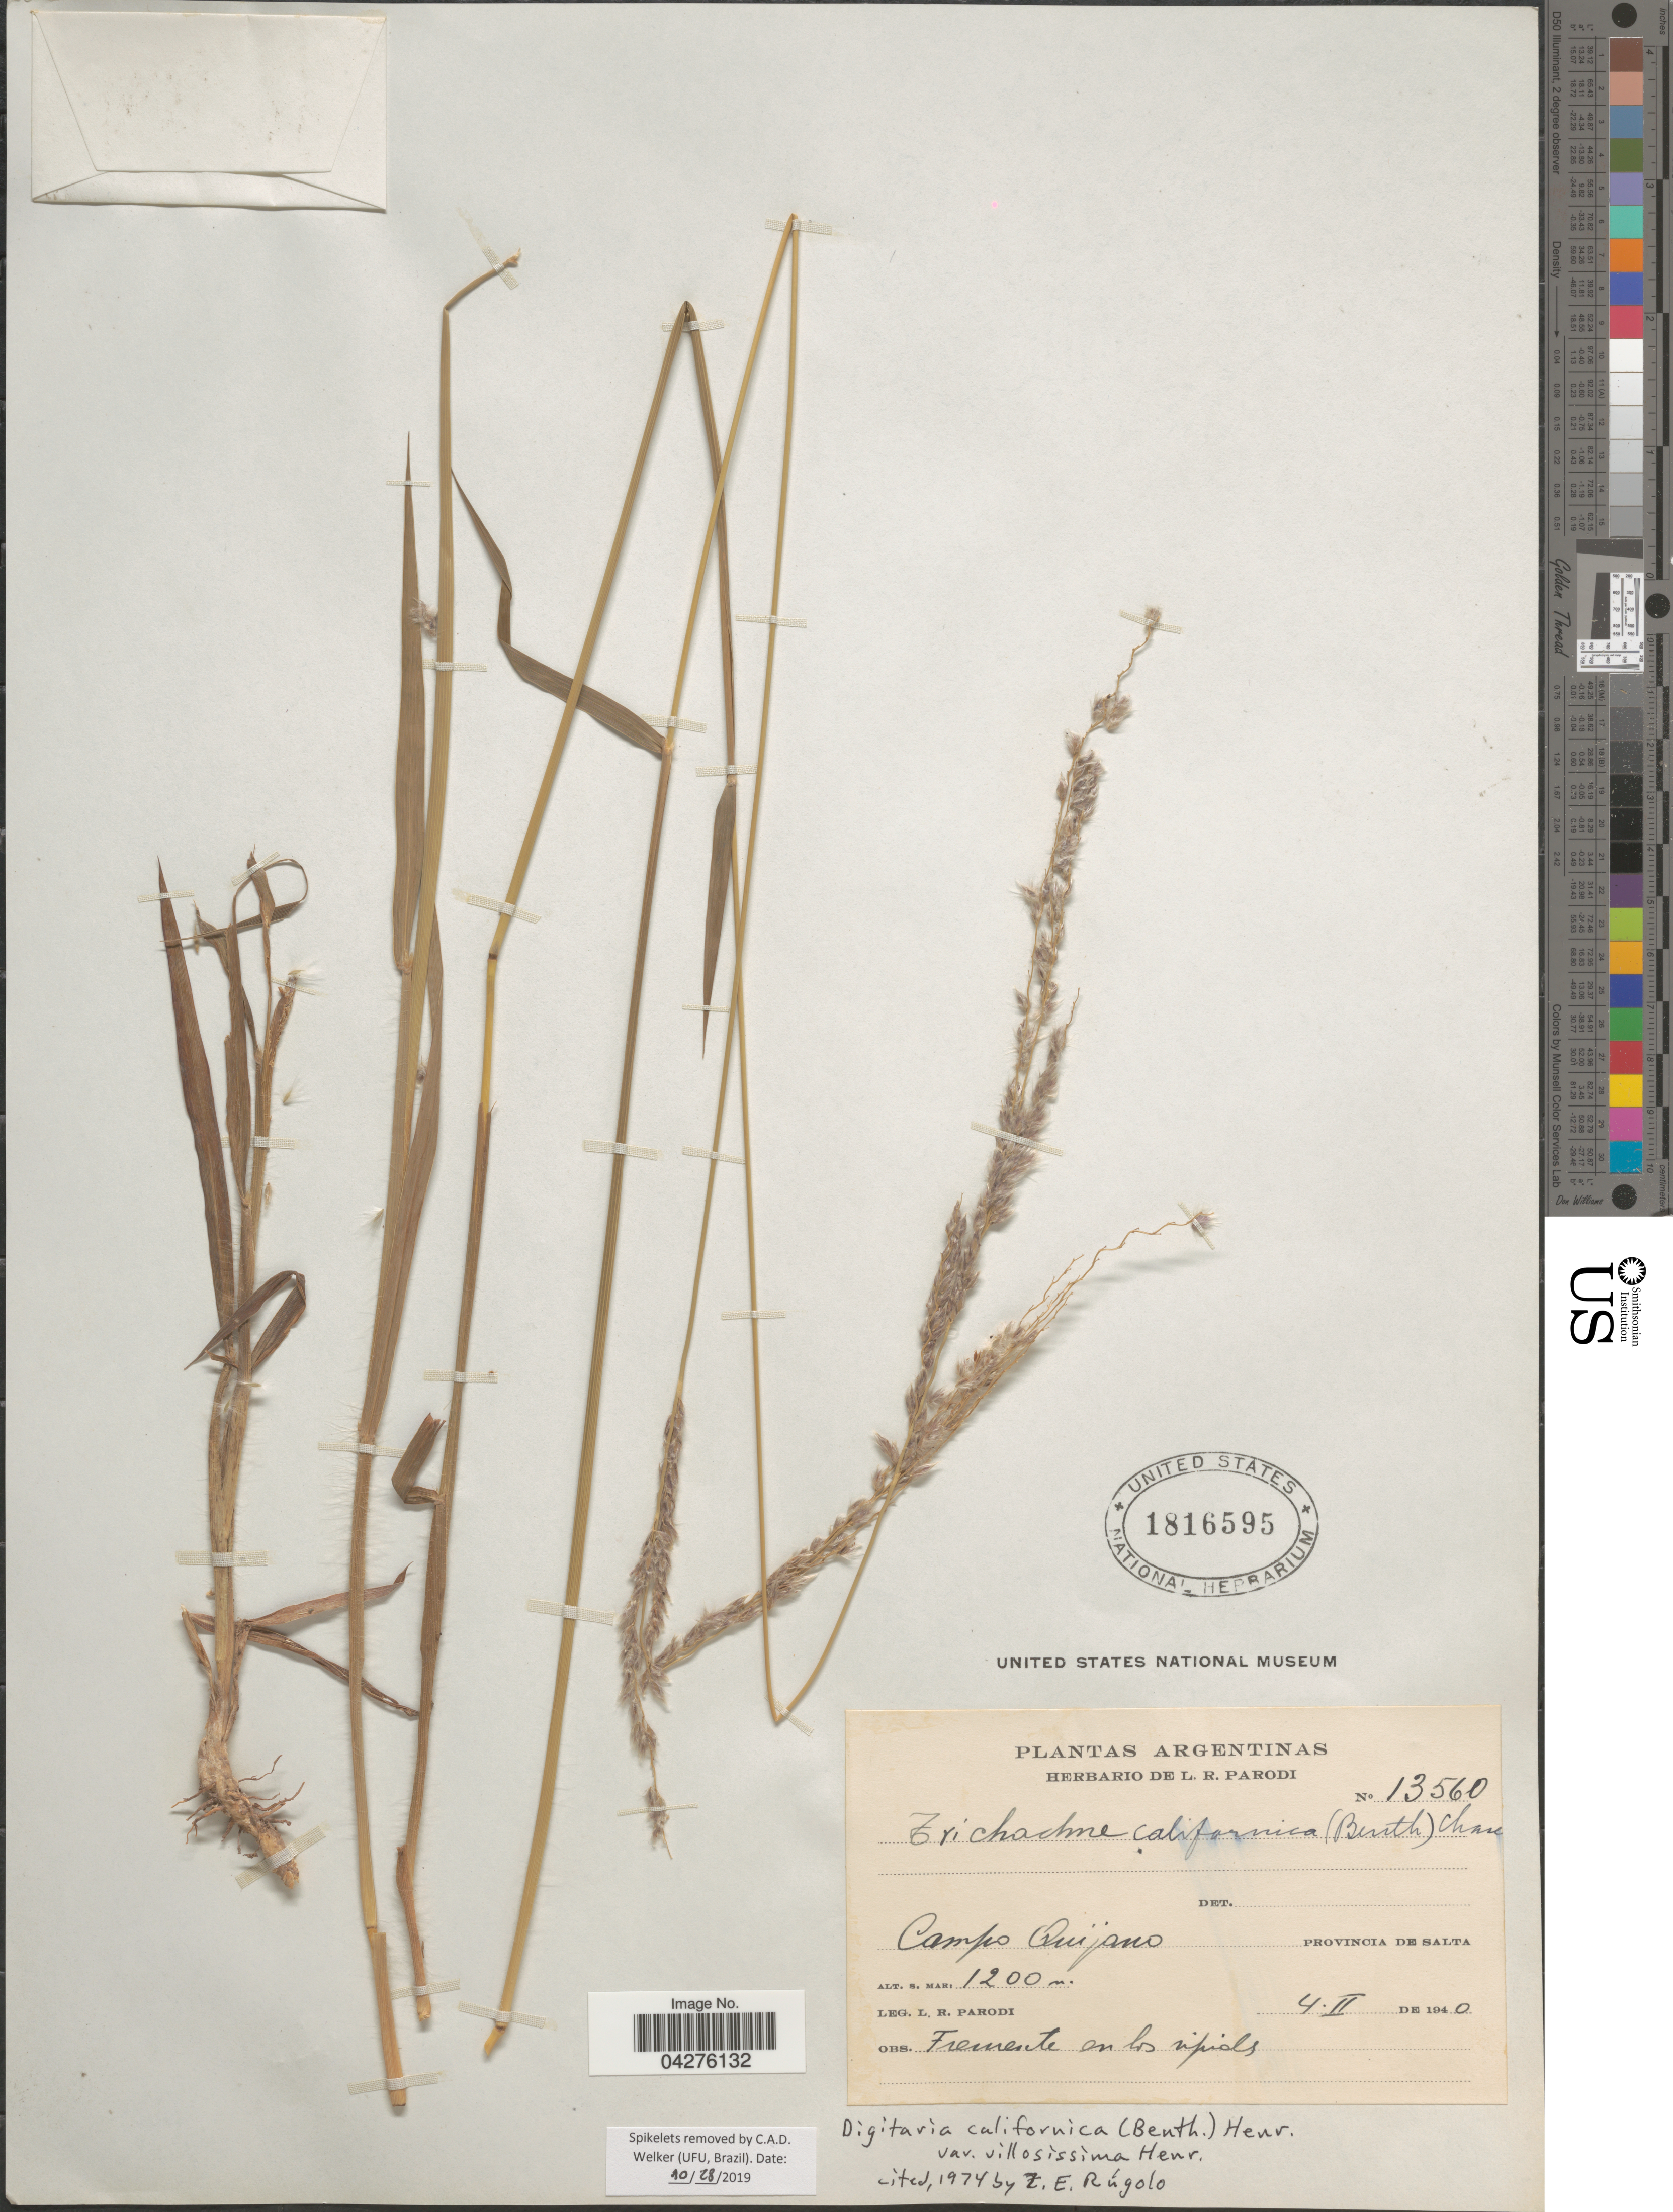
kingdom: Plantae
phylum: Tracheophyta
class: Liliopsida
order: Poales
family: Poaceae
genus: Digitaria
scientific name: Digitaria californica var. villosissima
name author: Henr.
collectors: L. R. Parodi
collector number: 13560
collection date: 1940-02-04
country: Argentina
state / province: Salta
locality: Campo Quijano.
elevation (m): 1200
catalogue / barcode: US 1816595